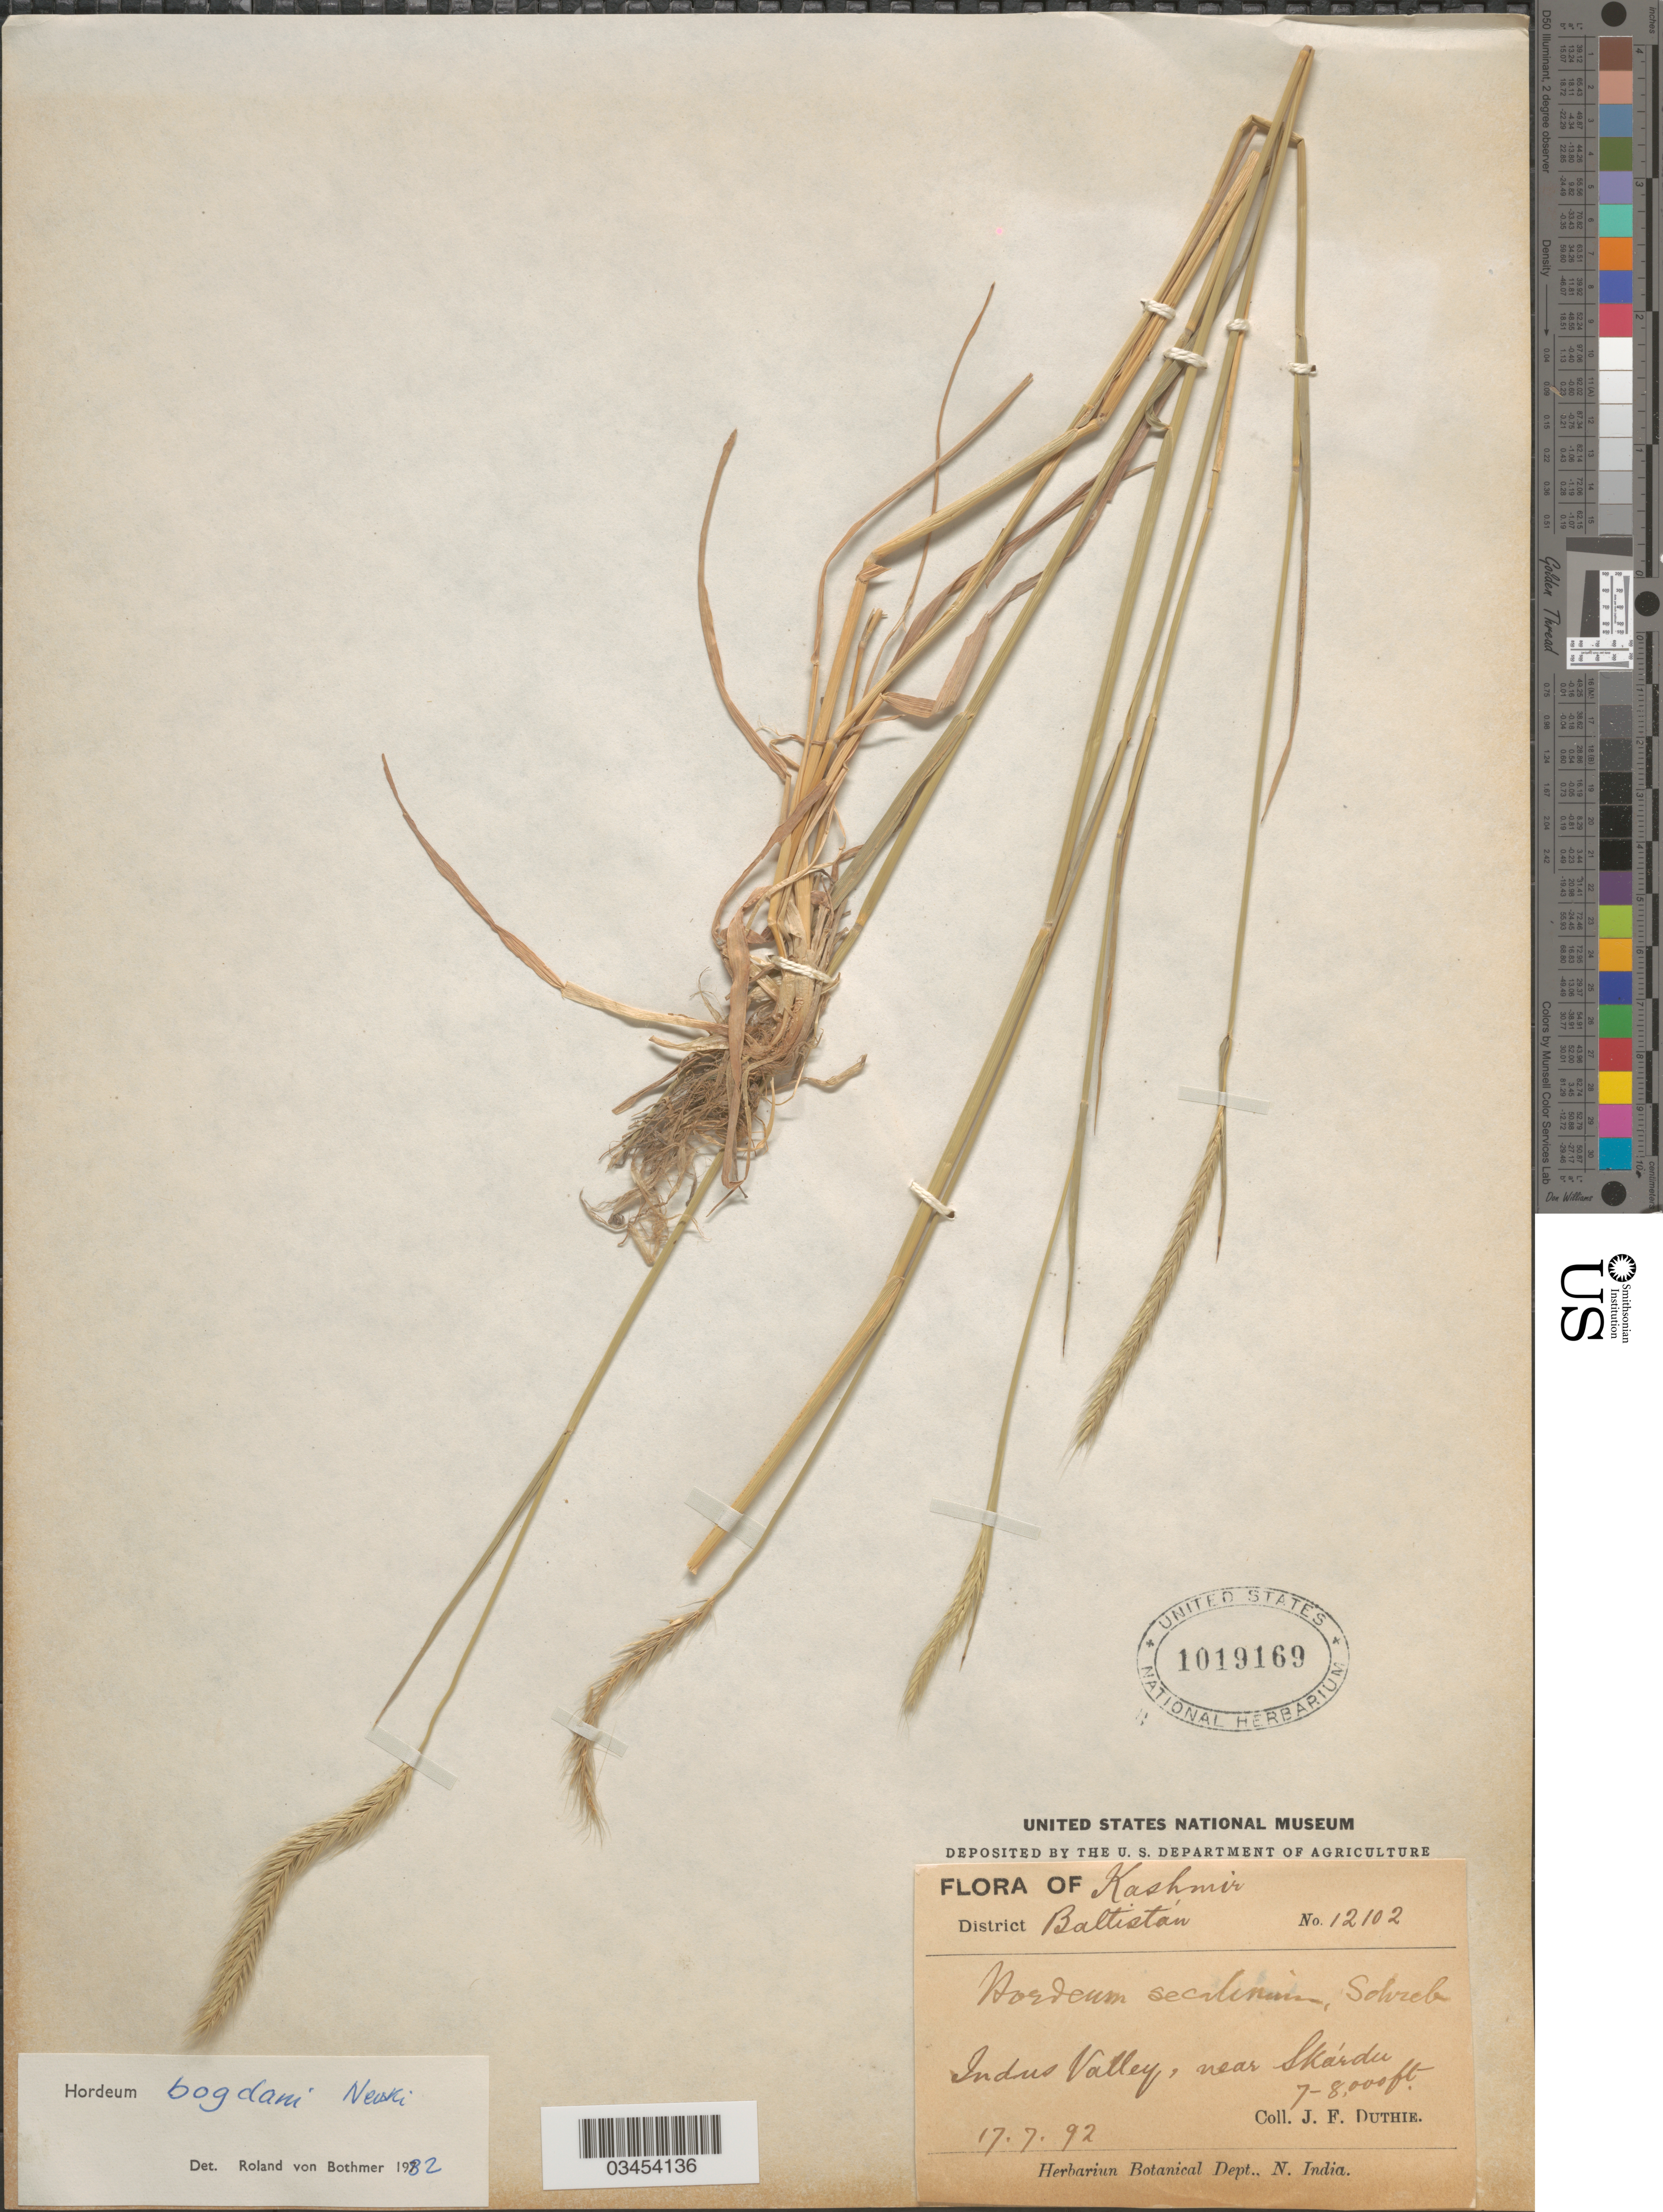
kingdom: Plantae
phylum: Tracheophyta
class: Liliopsida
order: Poales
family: Poaceae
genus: Hordeum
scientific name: Hordeum bogdanii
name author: Wilensky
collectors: J. F. Duthie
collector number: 12102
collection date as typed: Transcribed d/m/y: 17/7/92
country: India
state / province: Jammu and Kashmir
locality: Kashmir. District Baltistan. Indus Valley, near Skárdu.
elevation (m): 2134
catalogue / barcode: US 1019169